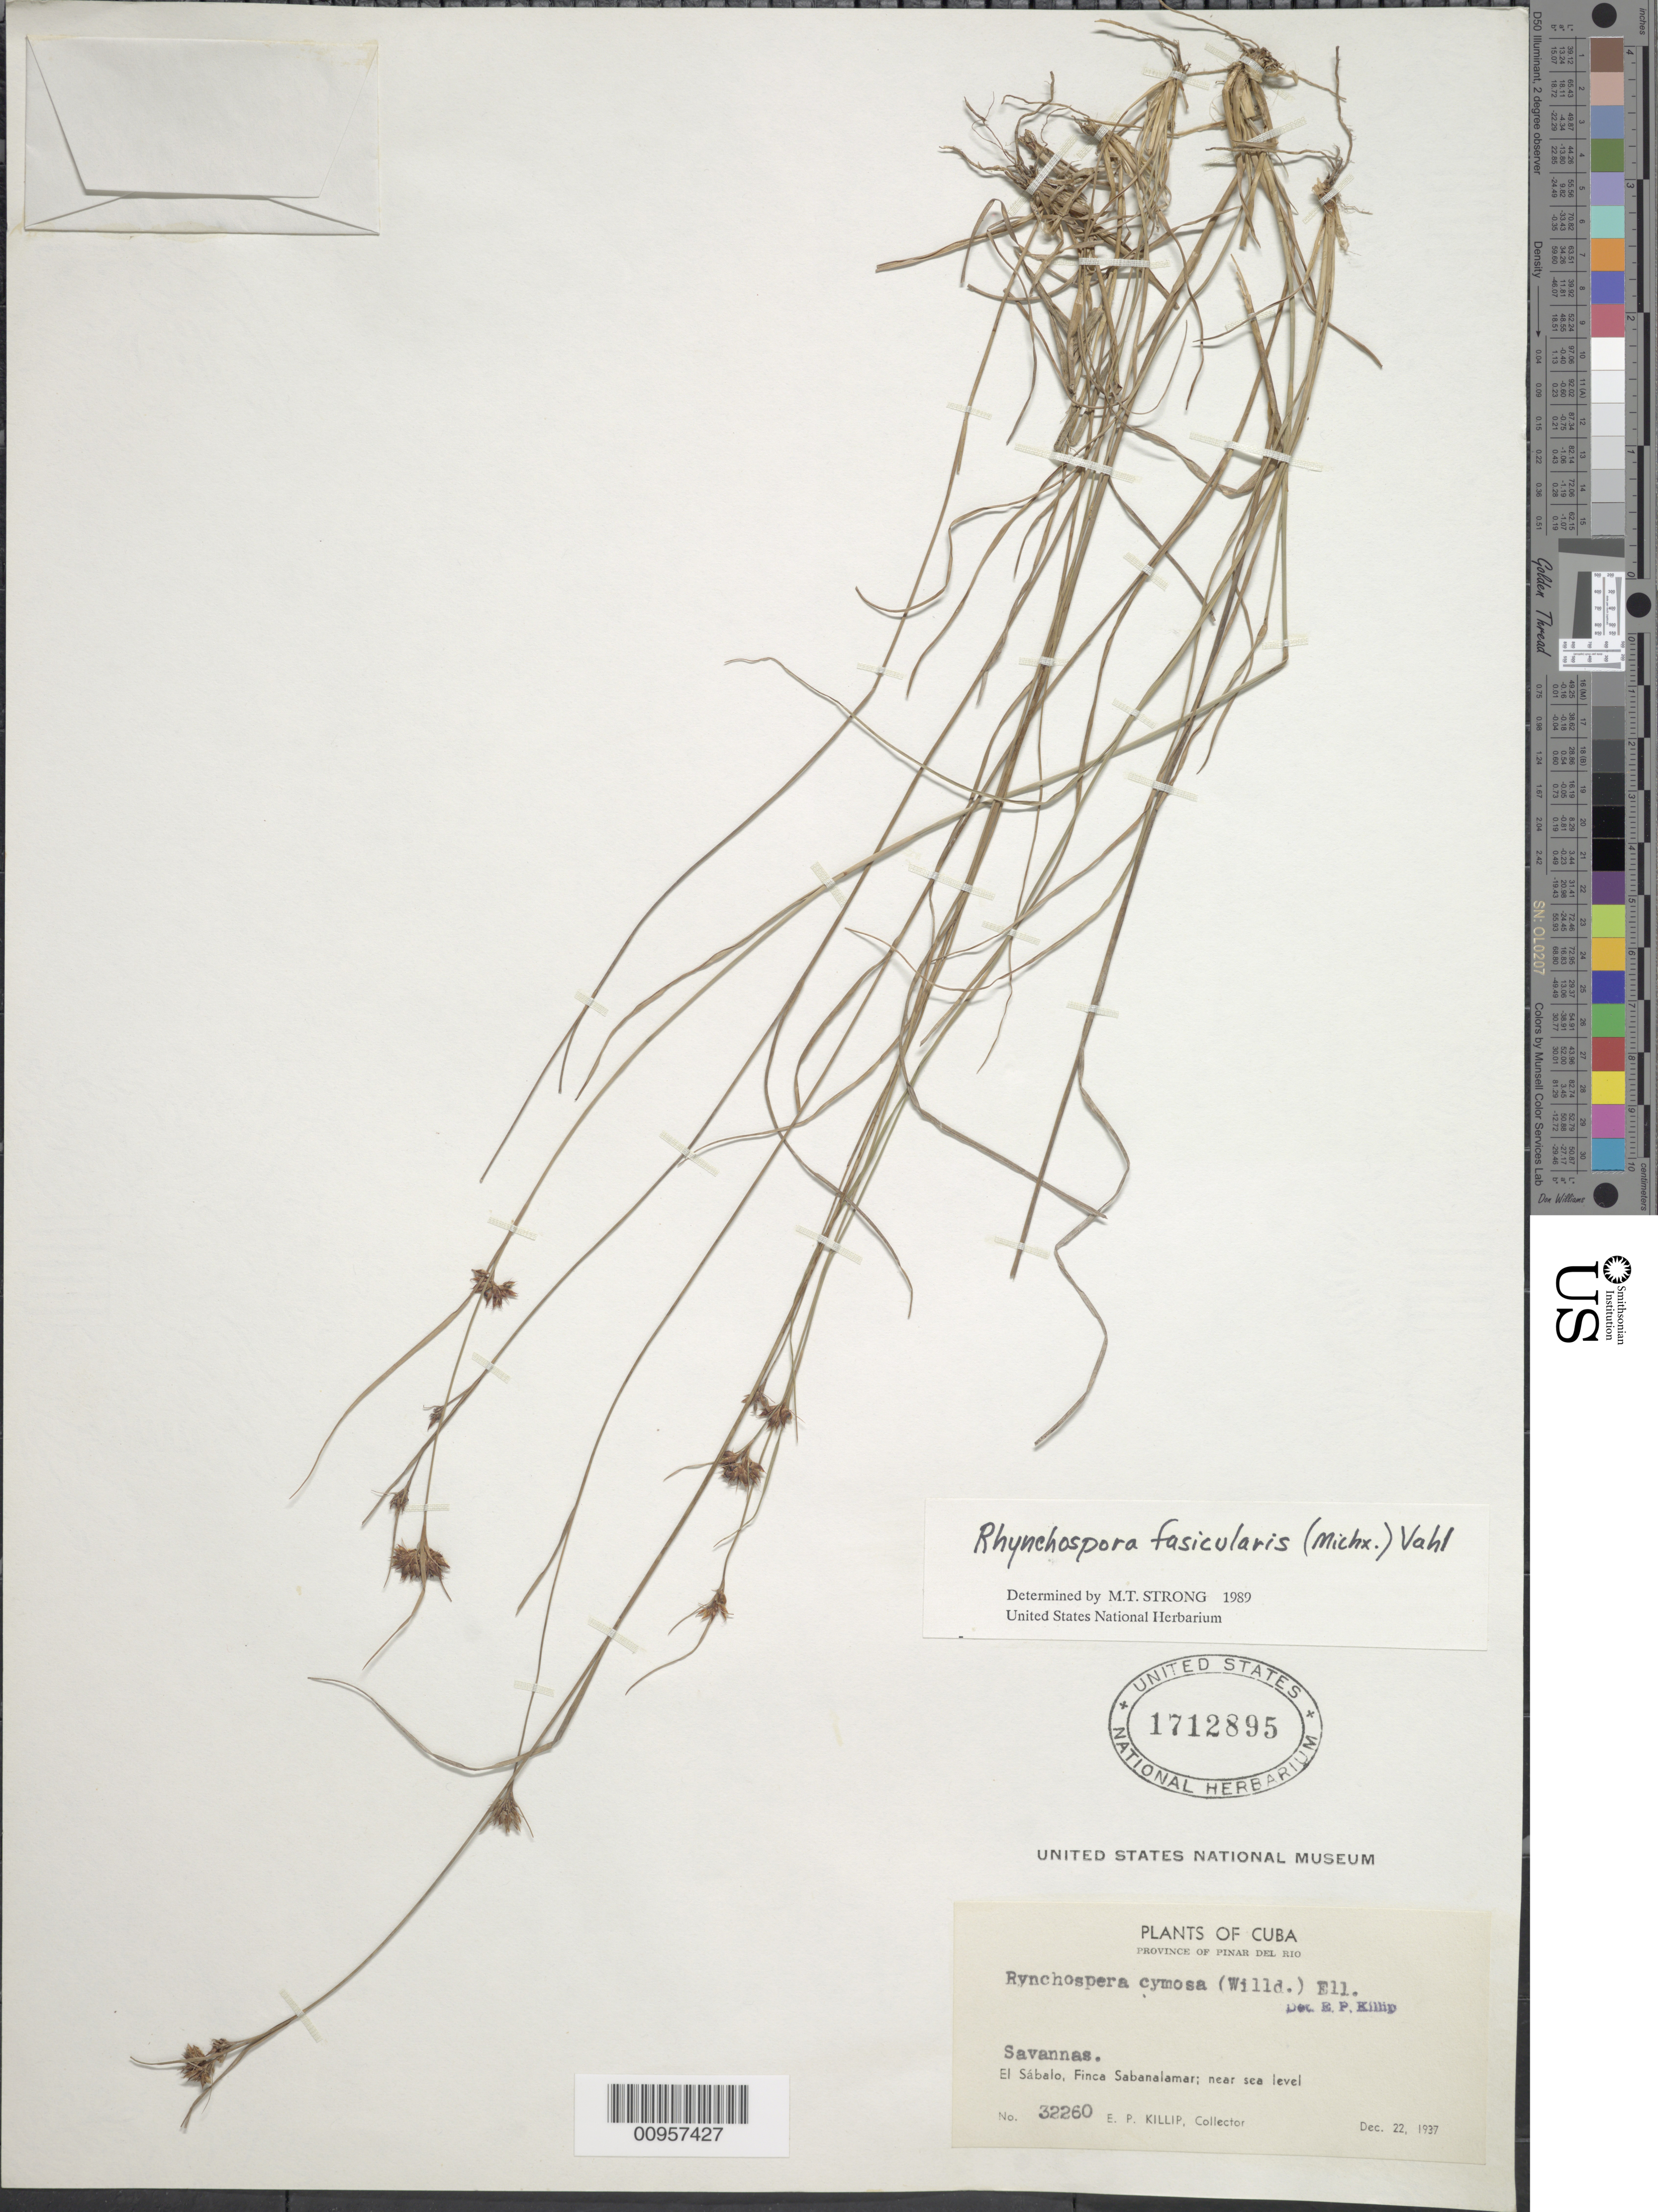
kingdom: Plantae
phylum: Tracheophyta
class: Liliopsida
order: Poales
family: Cyperaceae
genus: Rhynchospora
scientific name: Rhynchospora fascicularis subsp. fascicularis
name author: (Michx.) Vahl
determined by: Strong, M. T., (US), Smithsonian Institution - National Museum of Natural History (UNITED STATES)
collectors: E. P. Killip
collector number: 32260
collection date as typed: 22 Dec 1937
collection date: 1937-12-22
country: Cuba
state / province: Pinar del Rio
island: Cuba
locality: Savannas, El Sábalo, Finca Sabanalamar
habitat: Savannas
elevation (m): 0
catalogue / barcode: US 1712895